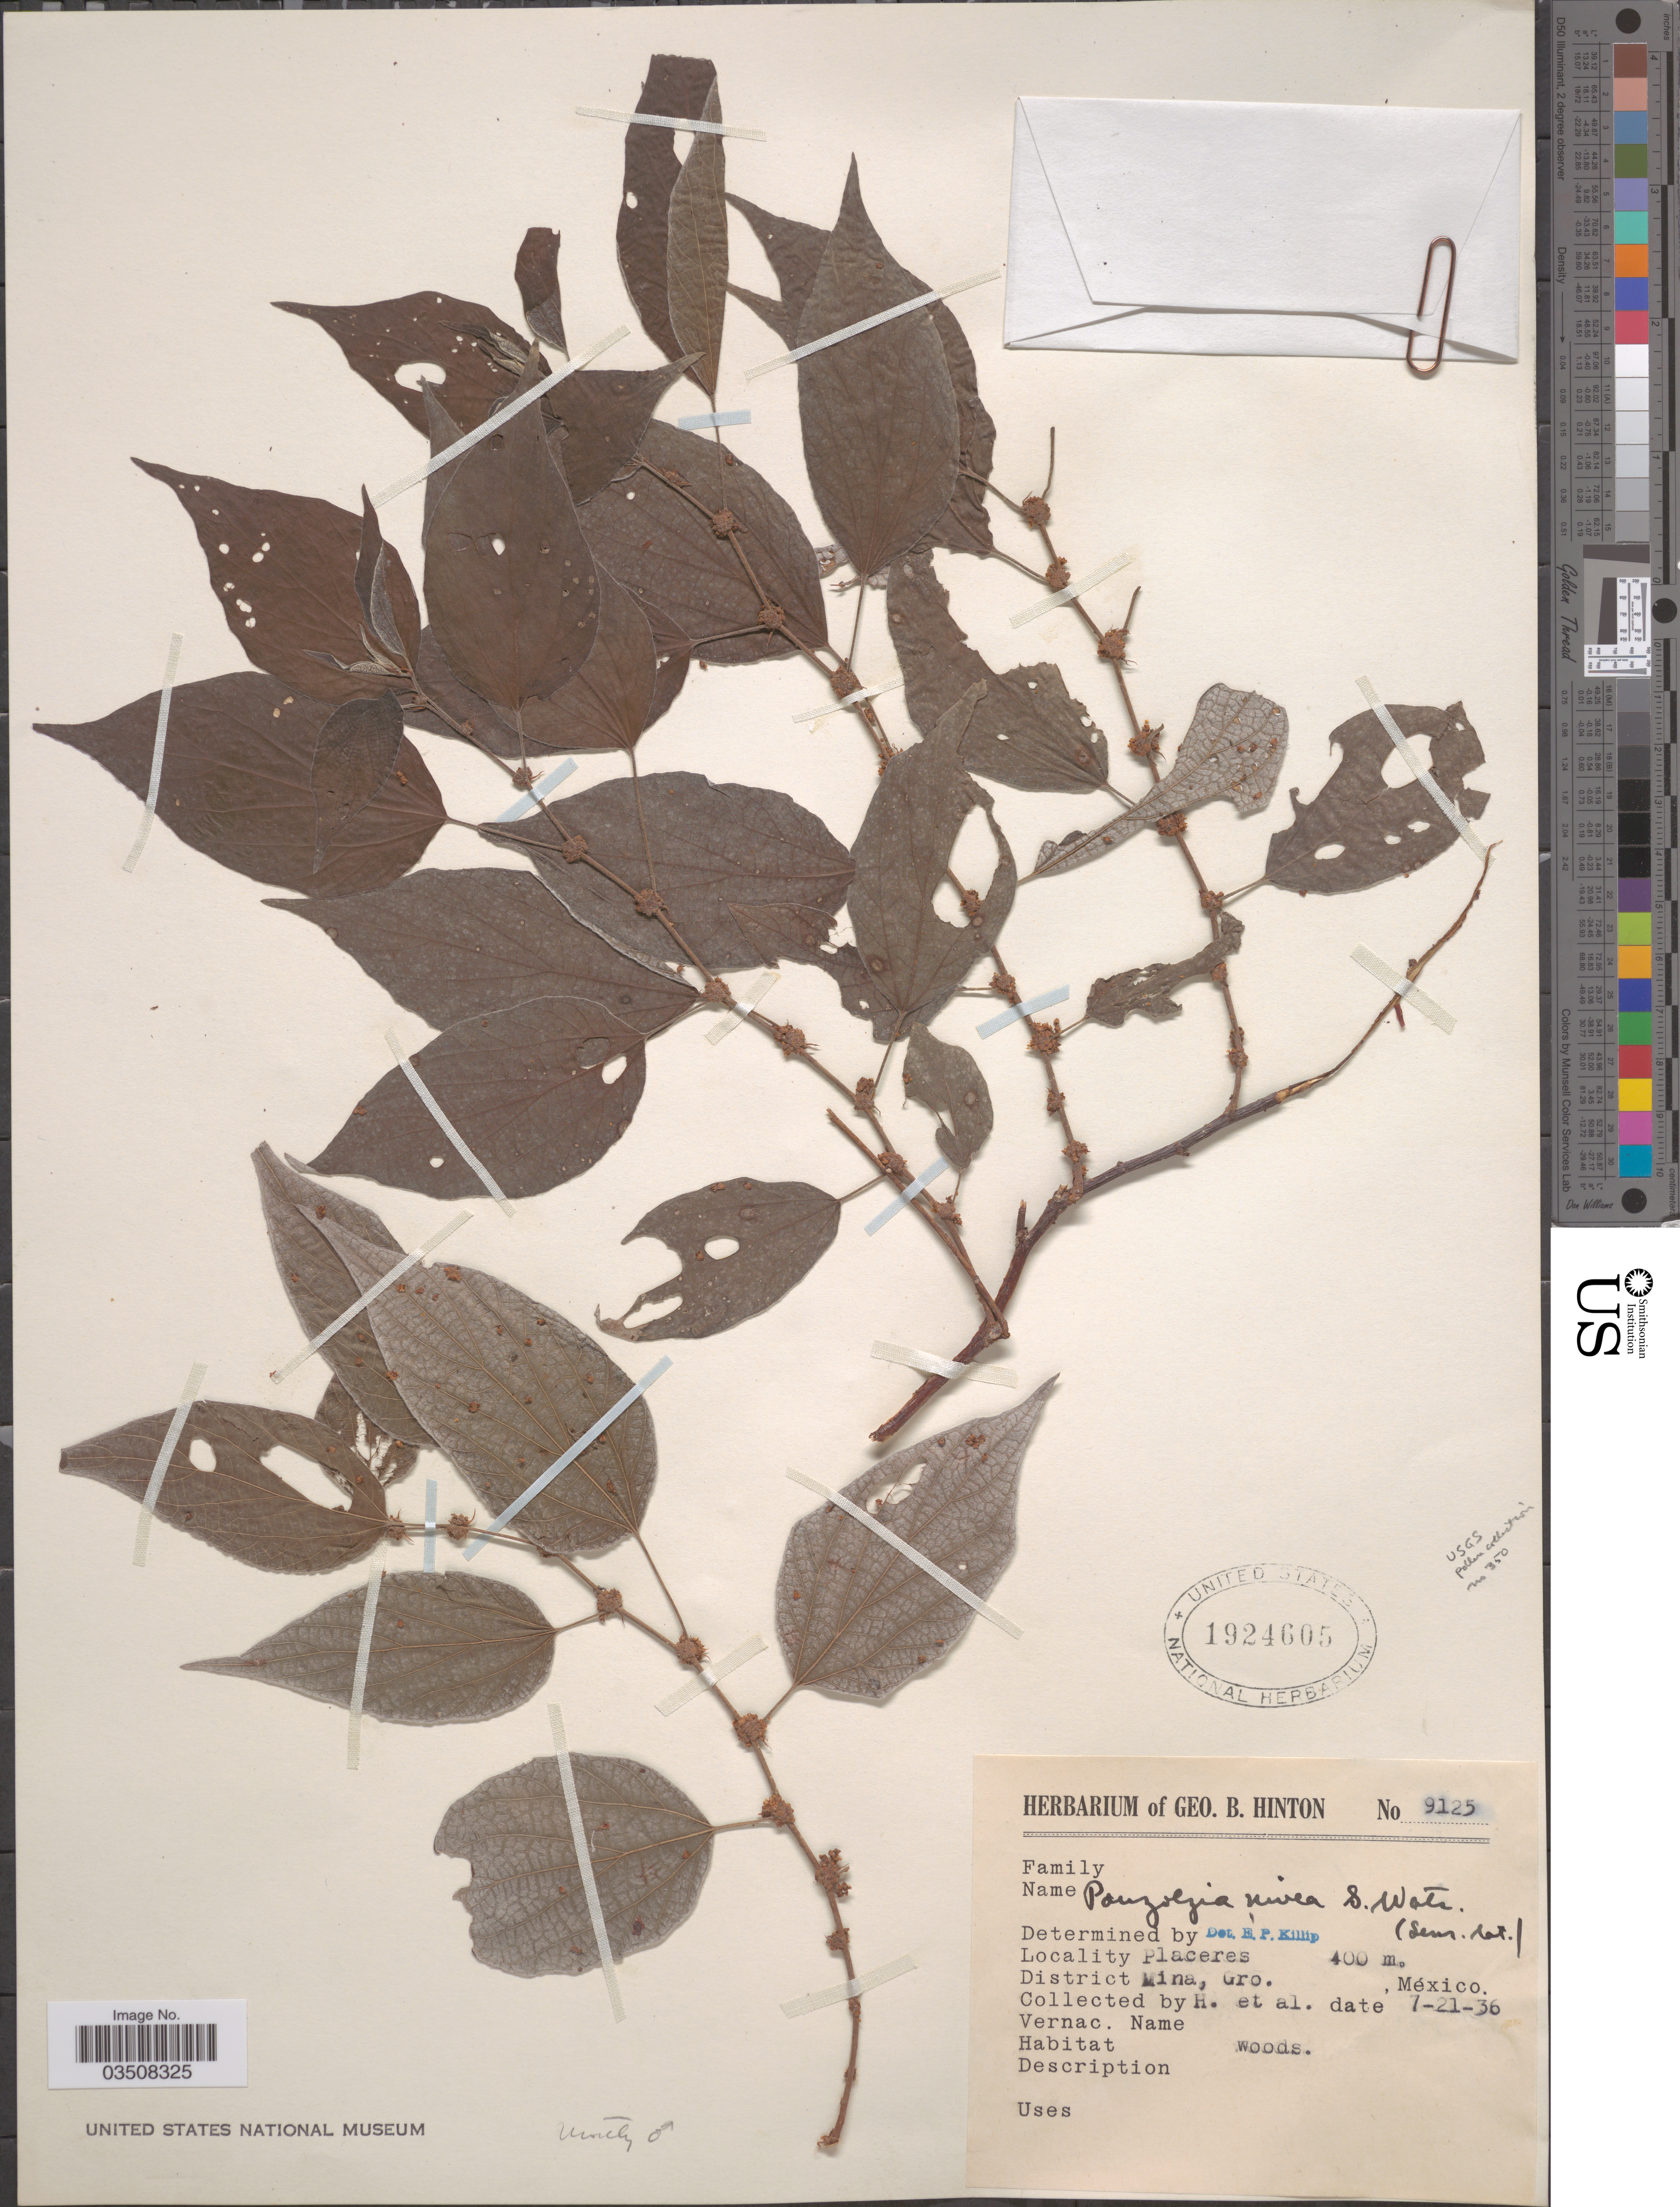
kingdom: Plantae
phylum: Tracheophyta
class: Magnoliopsida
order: Rosales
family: Urticaceae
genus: Pouzolzia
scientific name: Pouzolzia nivea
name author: S. Watson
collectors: G. B. Hinton & et al.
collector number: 9125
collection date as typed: Transcribed d/m/y: 21/7/36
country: Mexico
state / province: Guerrero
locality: Placeres, District Mina, Gro.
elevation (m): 400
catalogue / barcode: US 1924605